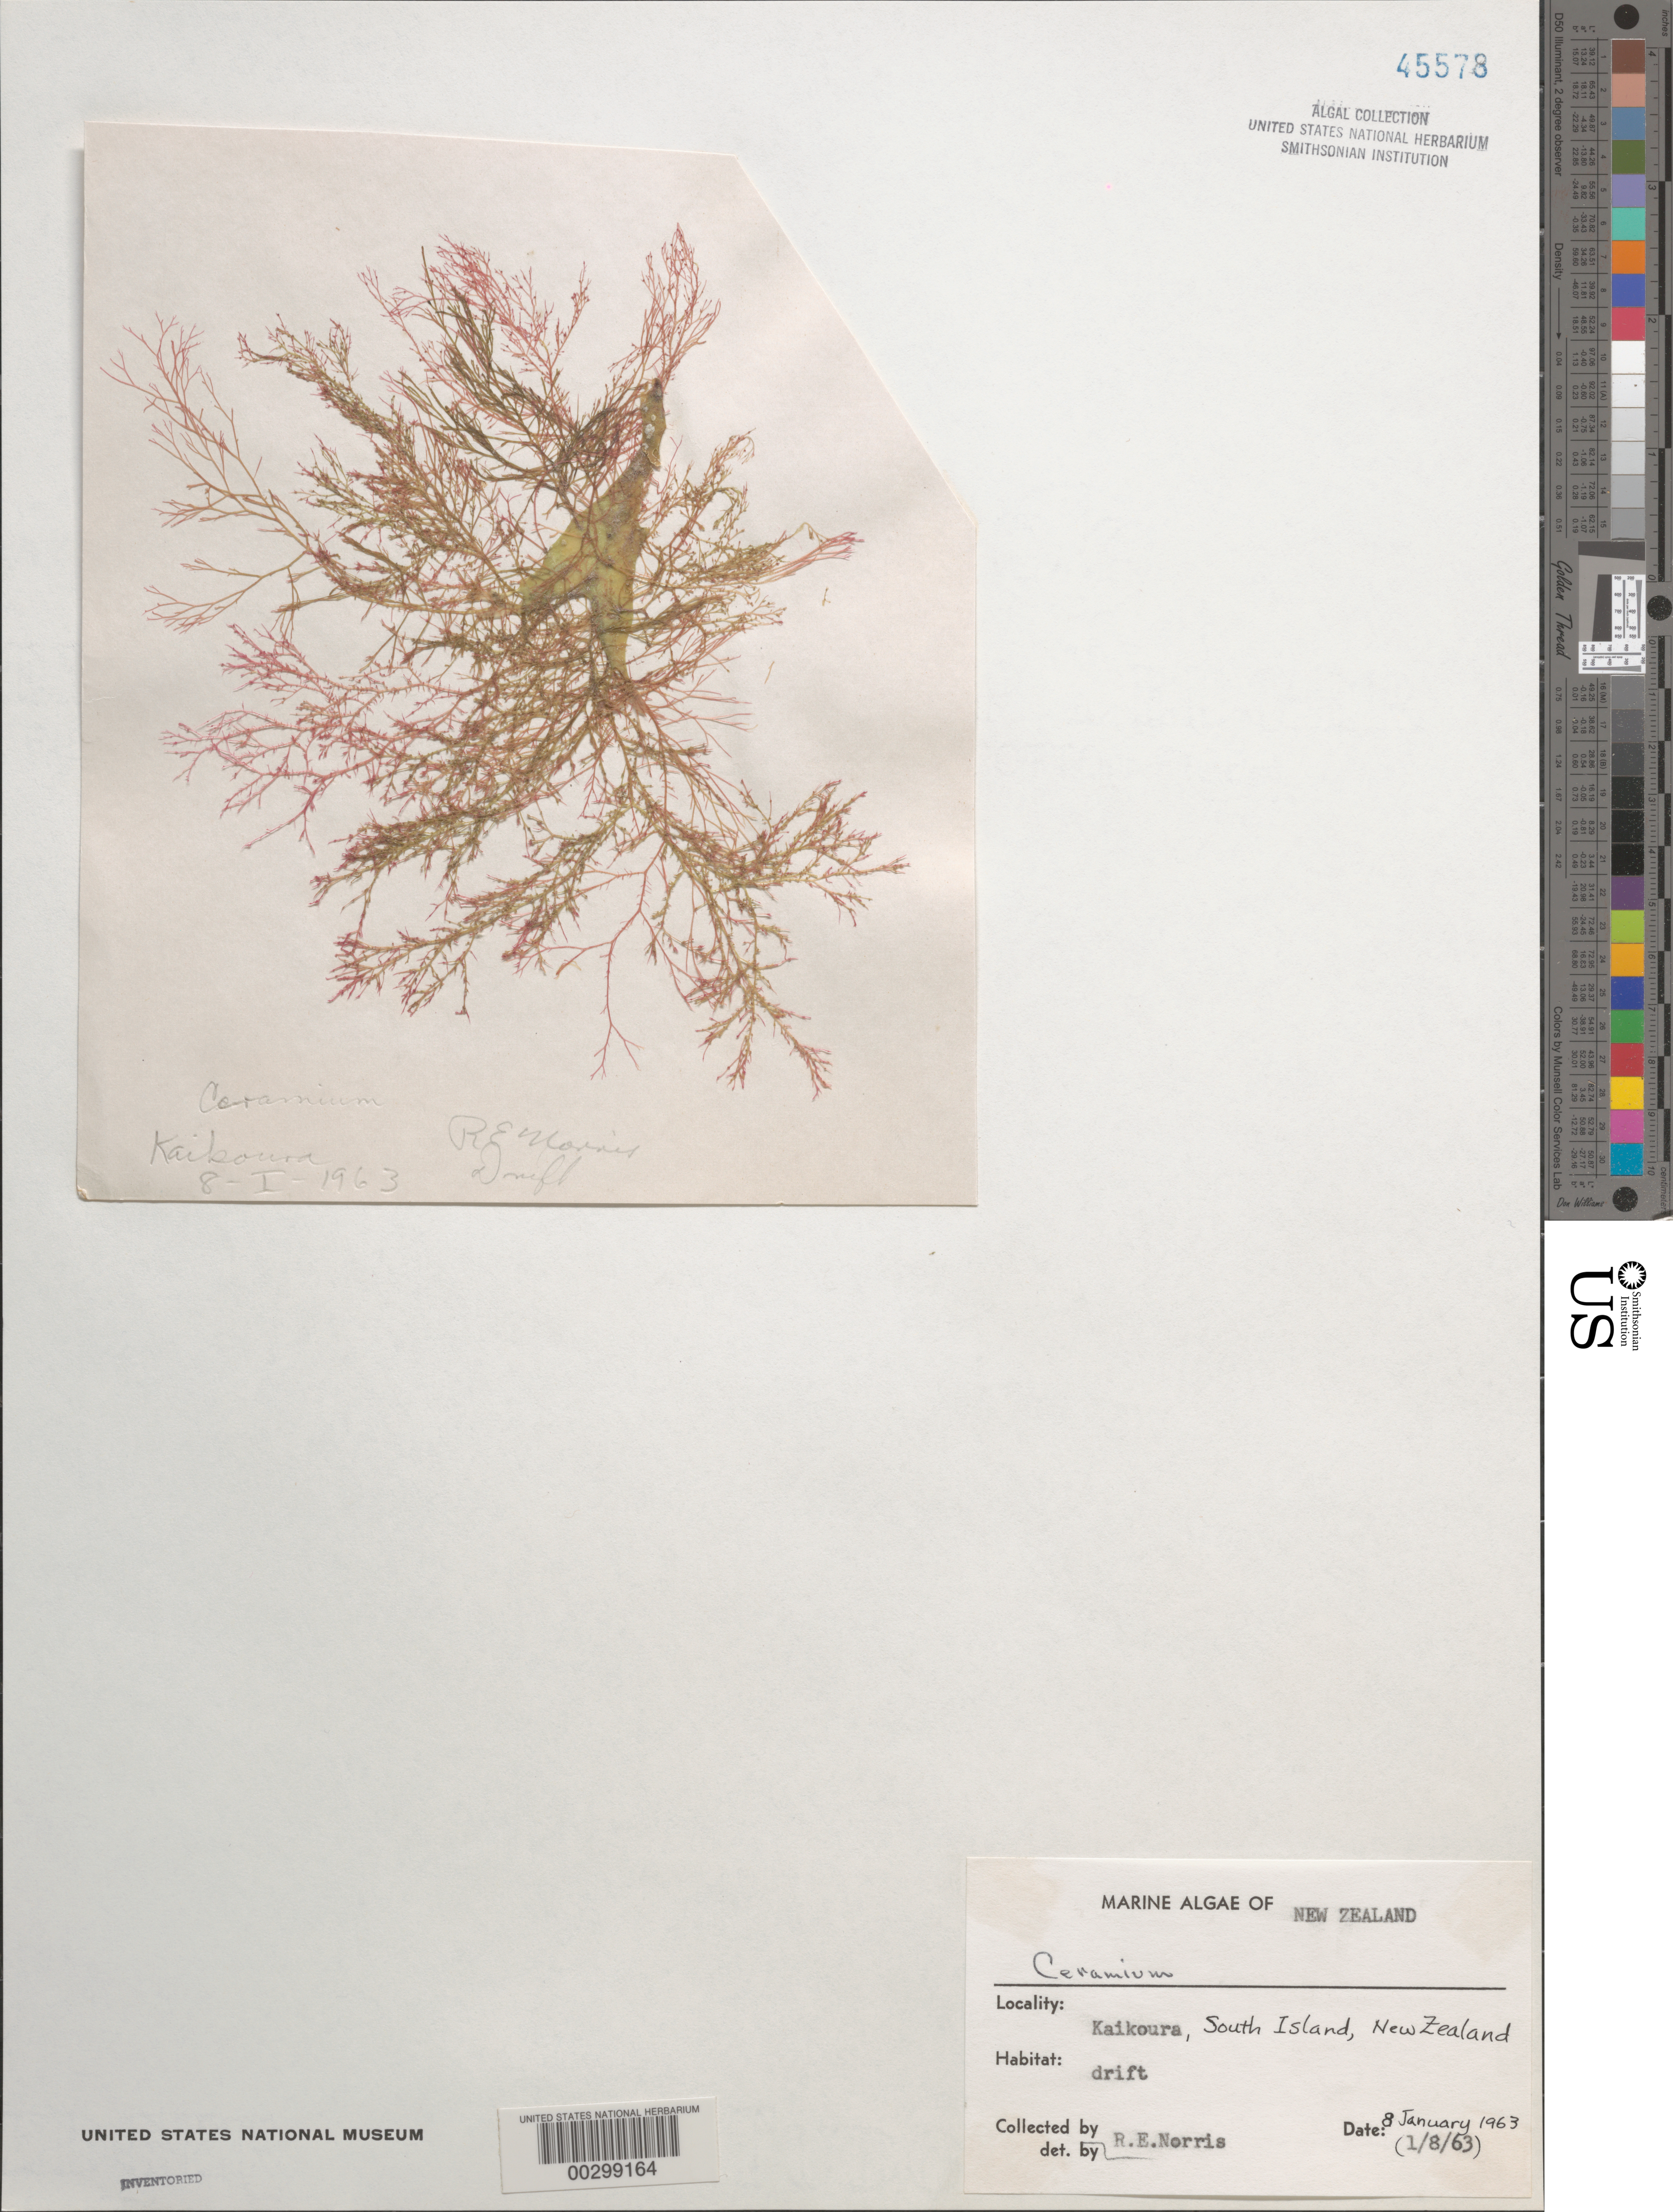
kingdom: Plantae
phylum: Rhodophyta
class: Florideophyceae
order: Ceramiales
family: Ceramiaceae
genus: Ceramium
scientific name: Ceramium sp.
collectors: R. E. Norris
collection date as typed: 08 Jan 1963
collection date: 1963-01-08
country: New Zealand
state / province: Canterbury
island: South Island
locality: Kaikoura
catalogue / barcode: US 45578